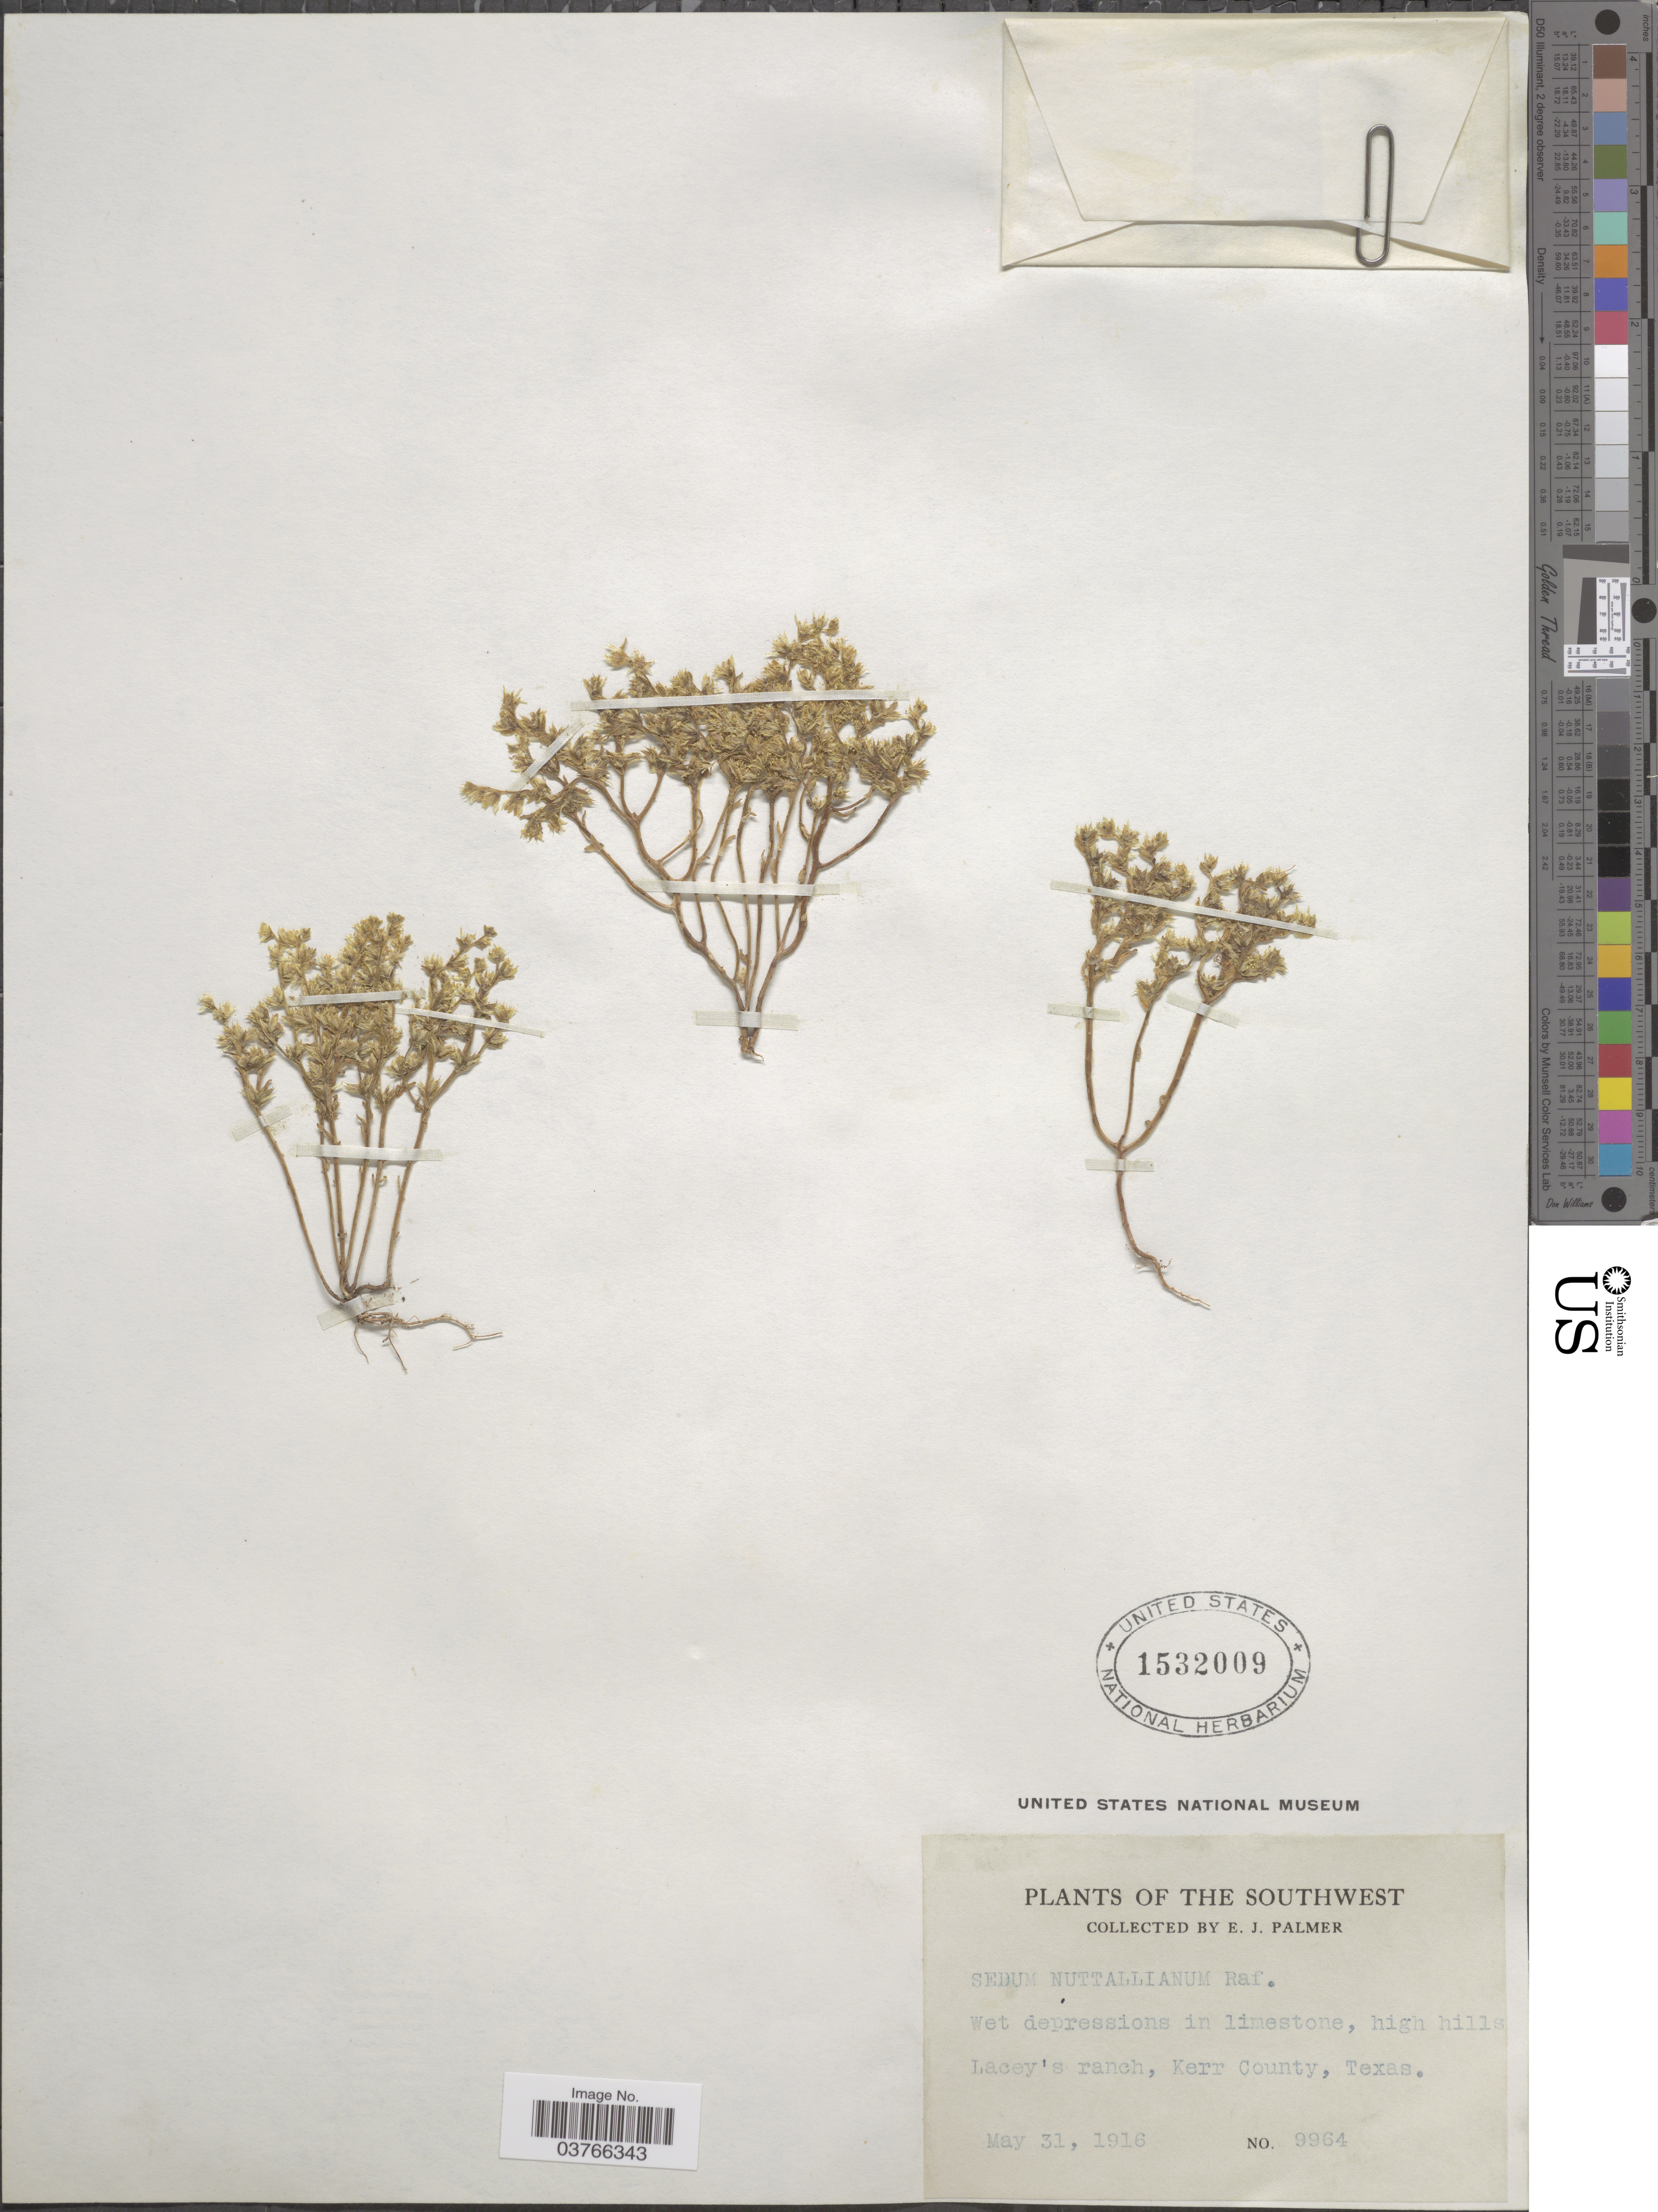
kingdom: Plantae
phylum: Tracheophyta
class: Magnoliopsida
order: Saxifragales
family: Crassulaceae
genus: Sedum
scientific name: Sedum nuttallianum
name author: Raf.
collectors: E. J. Palmer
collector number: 9964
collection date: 1916-05-31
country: United States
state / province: Texas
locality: The Southwest. Lacey's ranch, Kerr County.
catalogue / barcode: US 1532009